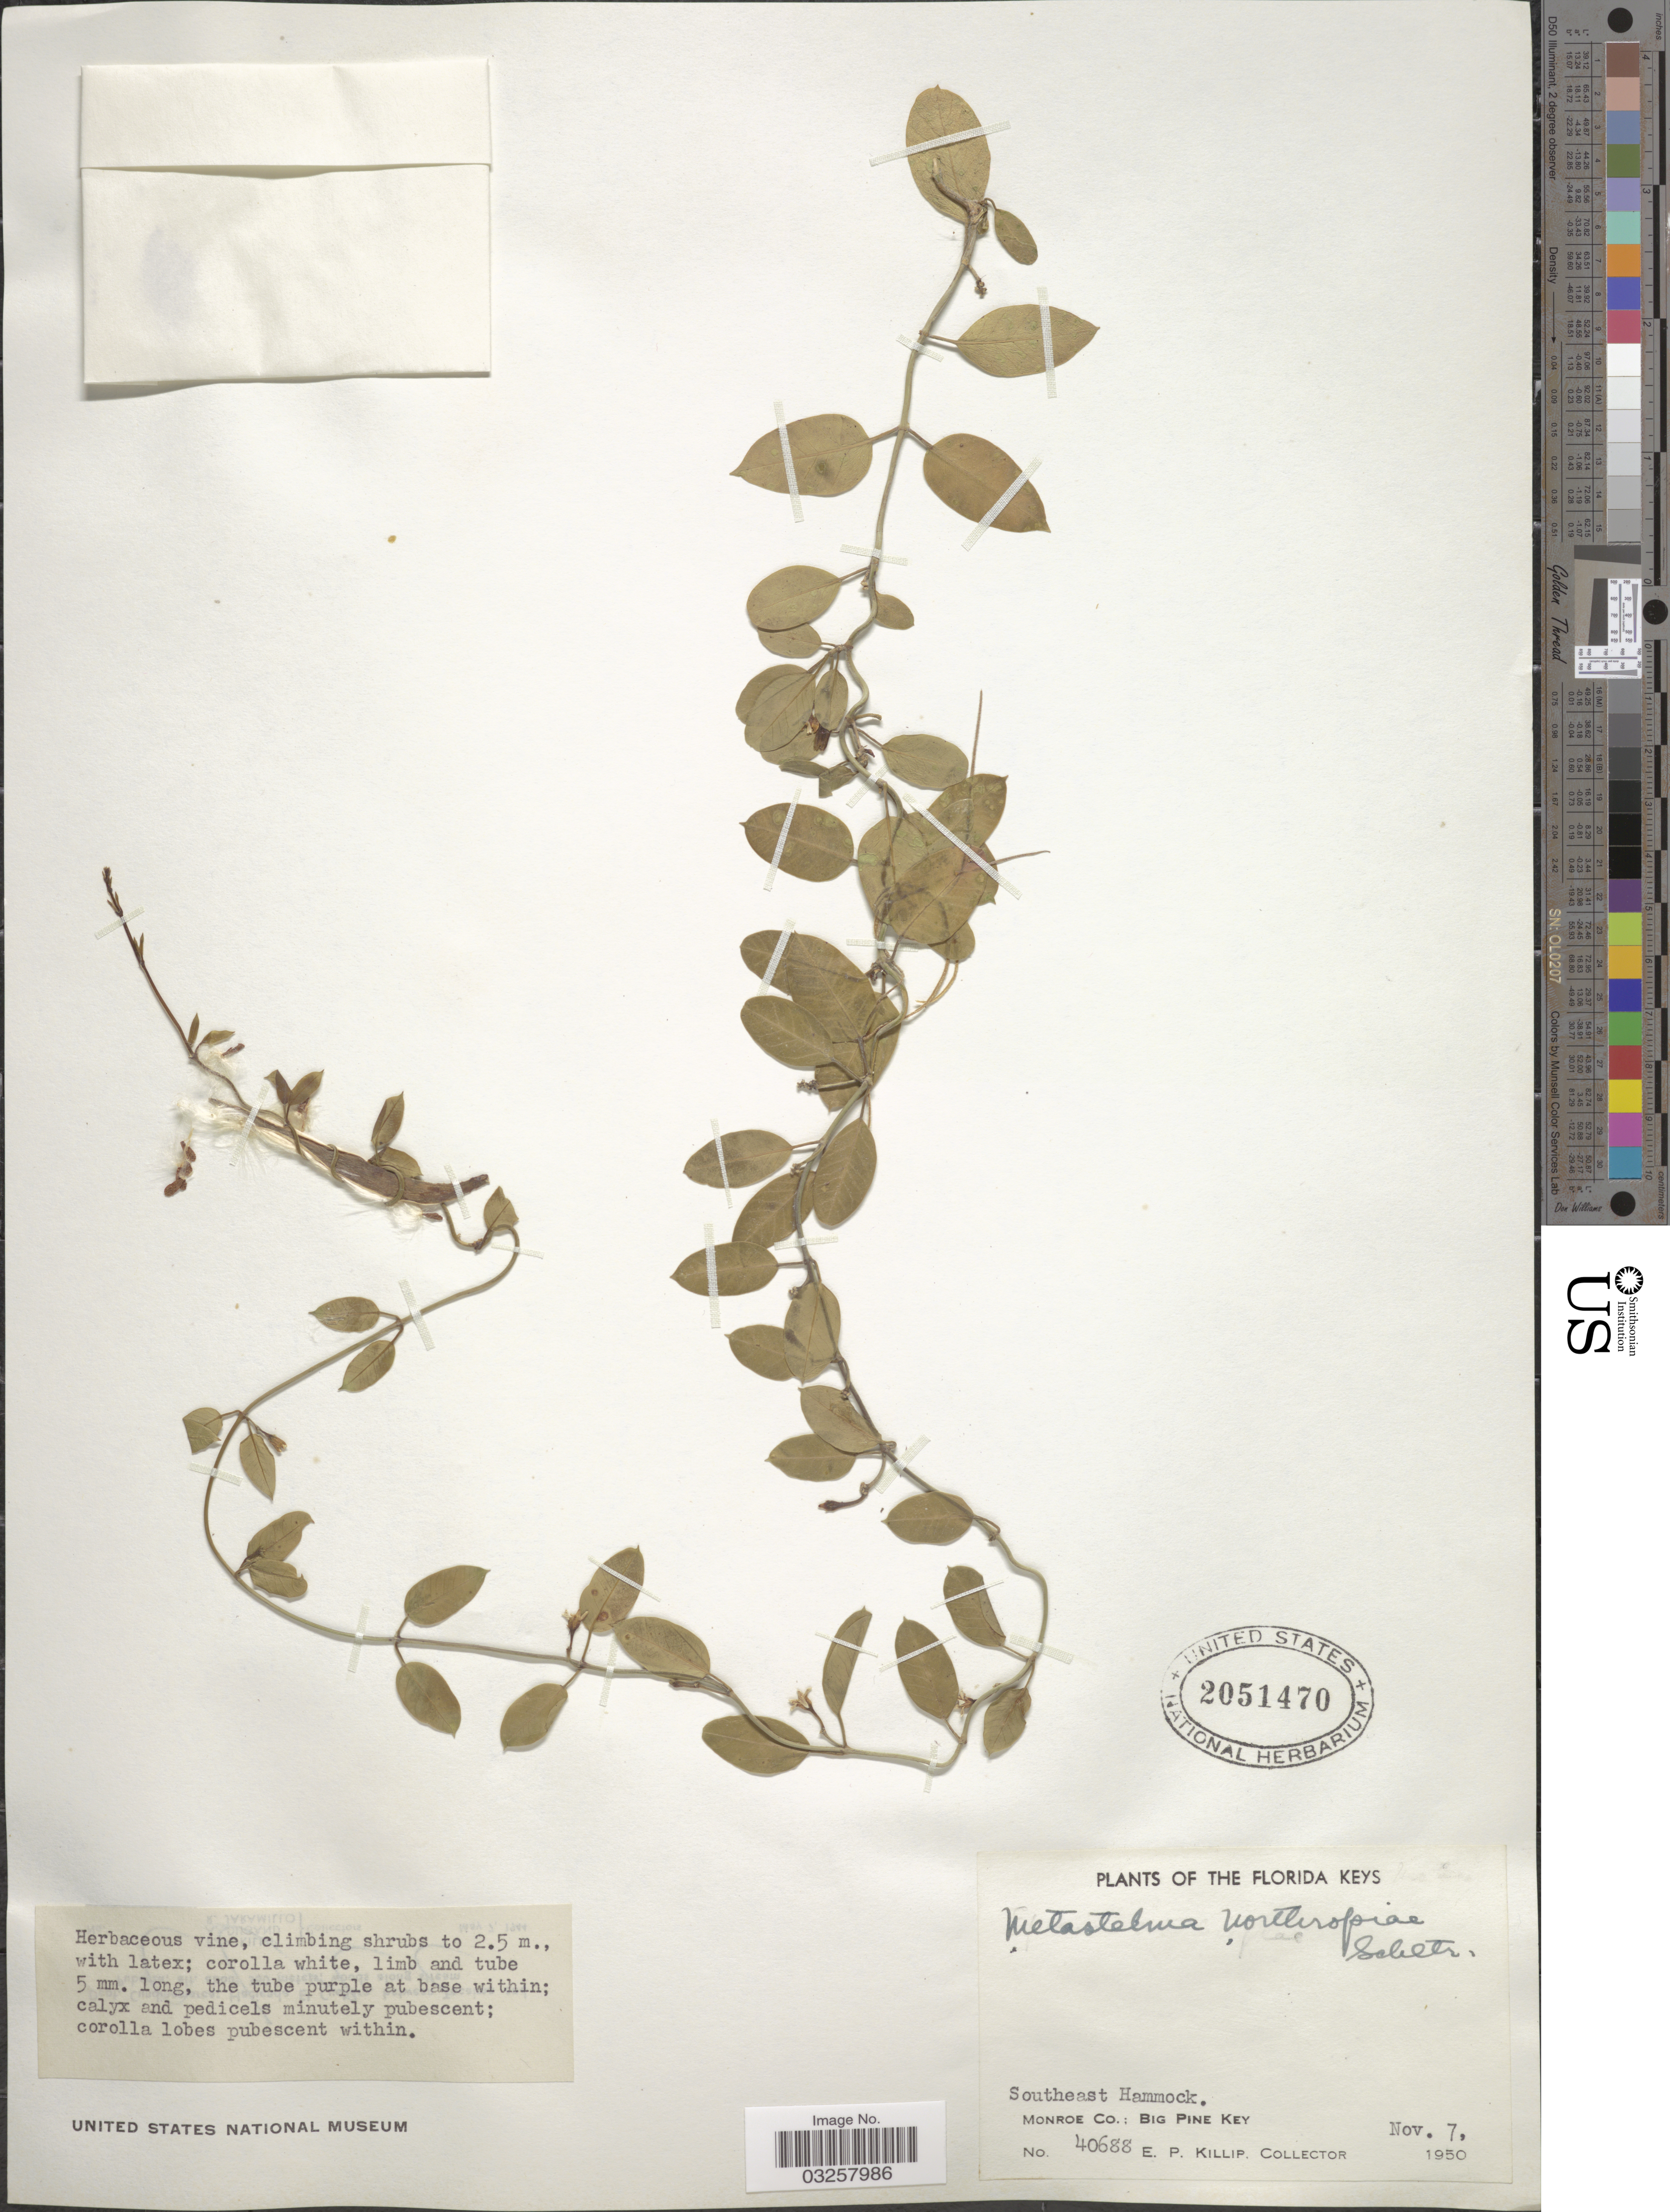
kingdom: Plantae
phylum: Tracheophyta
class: Magnoliopsida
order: Gentianales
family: Apocynaceae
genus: Metastelma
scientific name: Metastelma bahamense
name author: Griseb.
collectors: E. P. Killip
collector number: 40688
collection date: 1950-11-07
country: United States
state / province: Florida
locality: The Florida Keys. Southeast Hammock. Monroe Co.: Big Pine Key.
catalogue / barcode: US 2051470